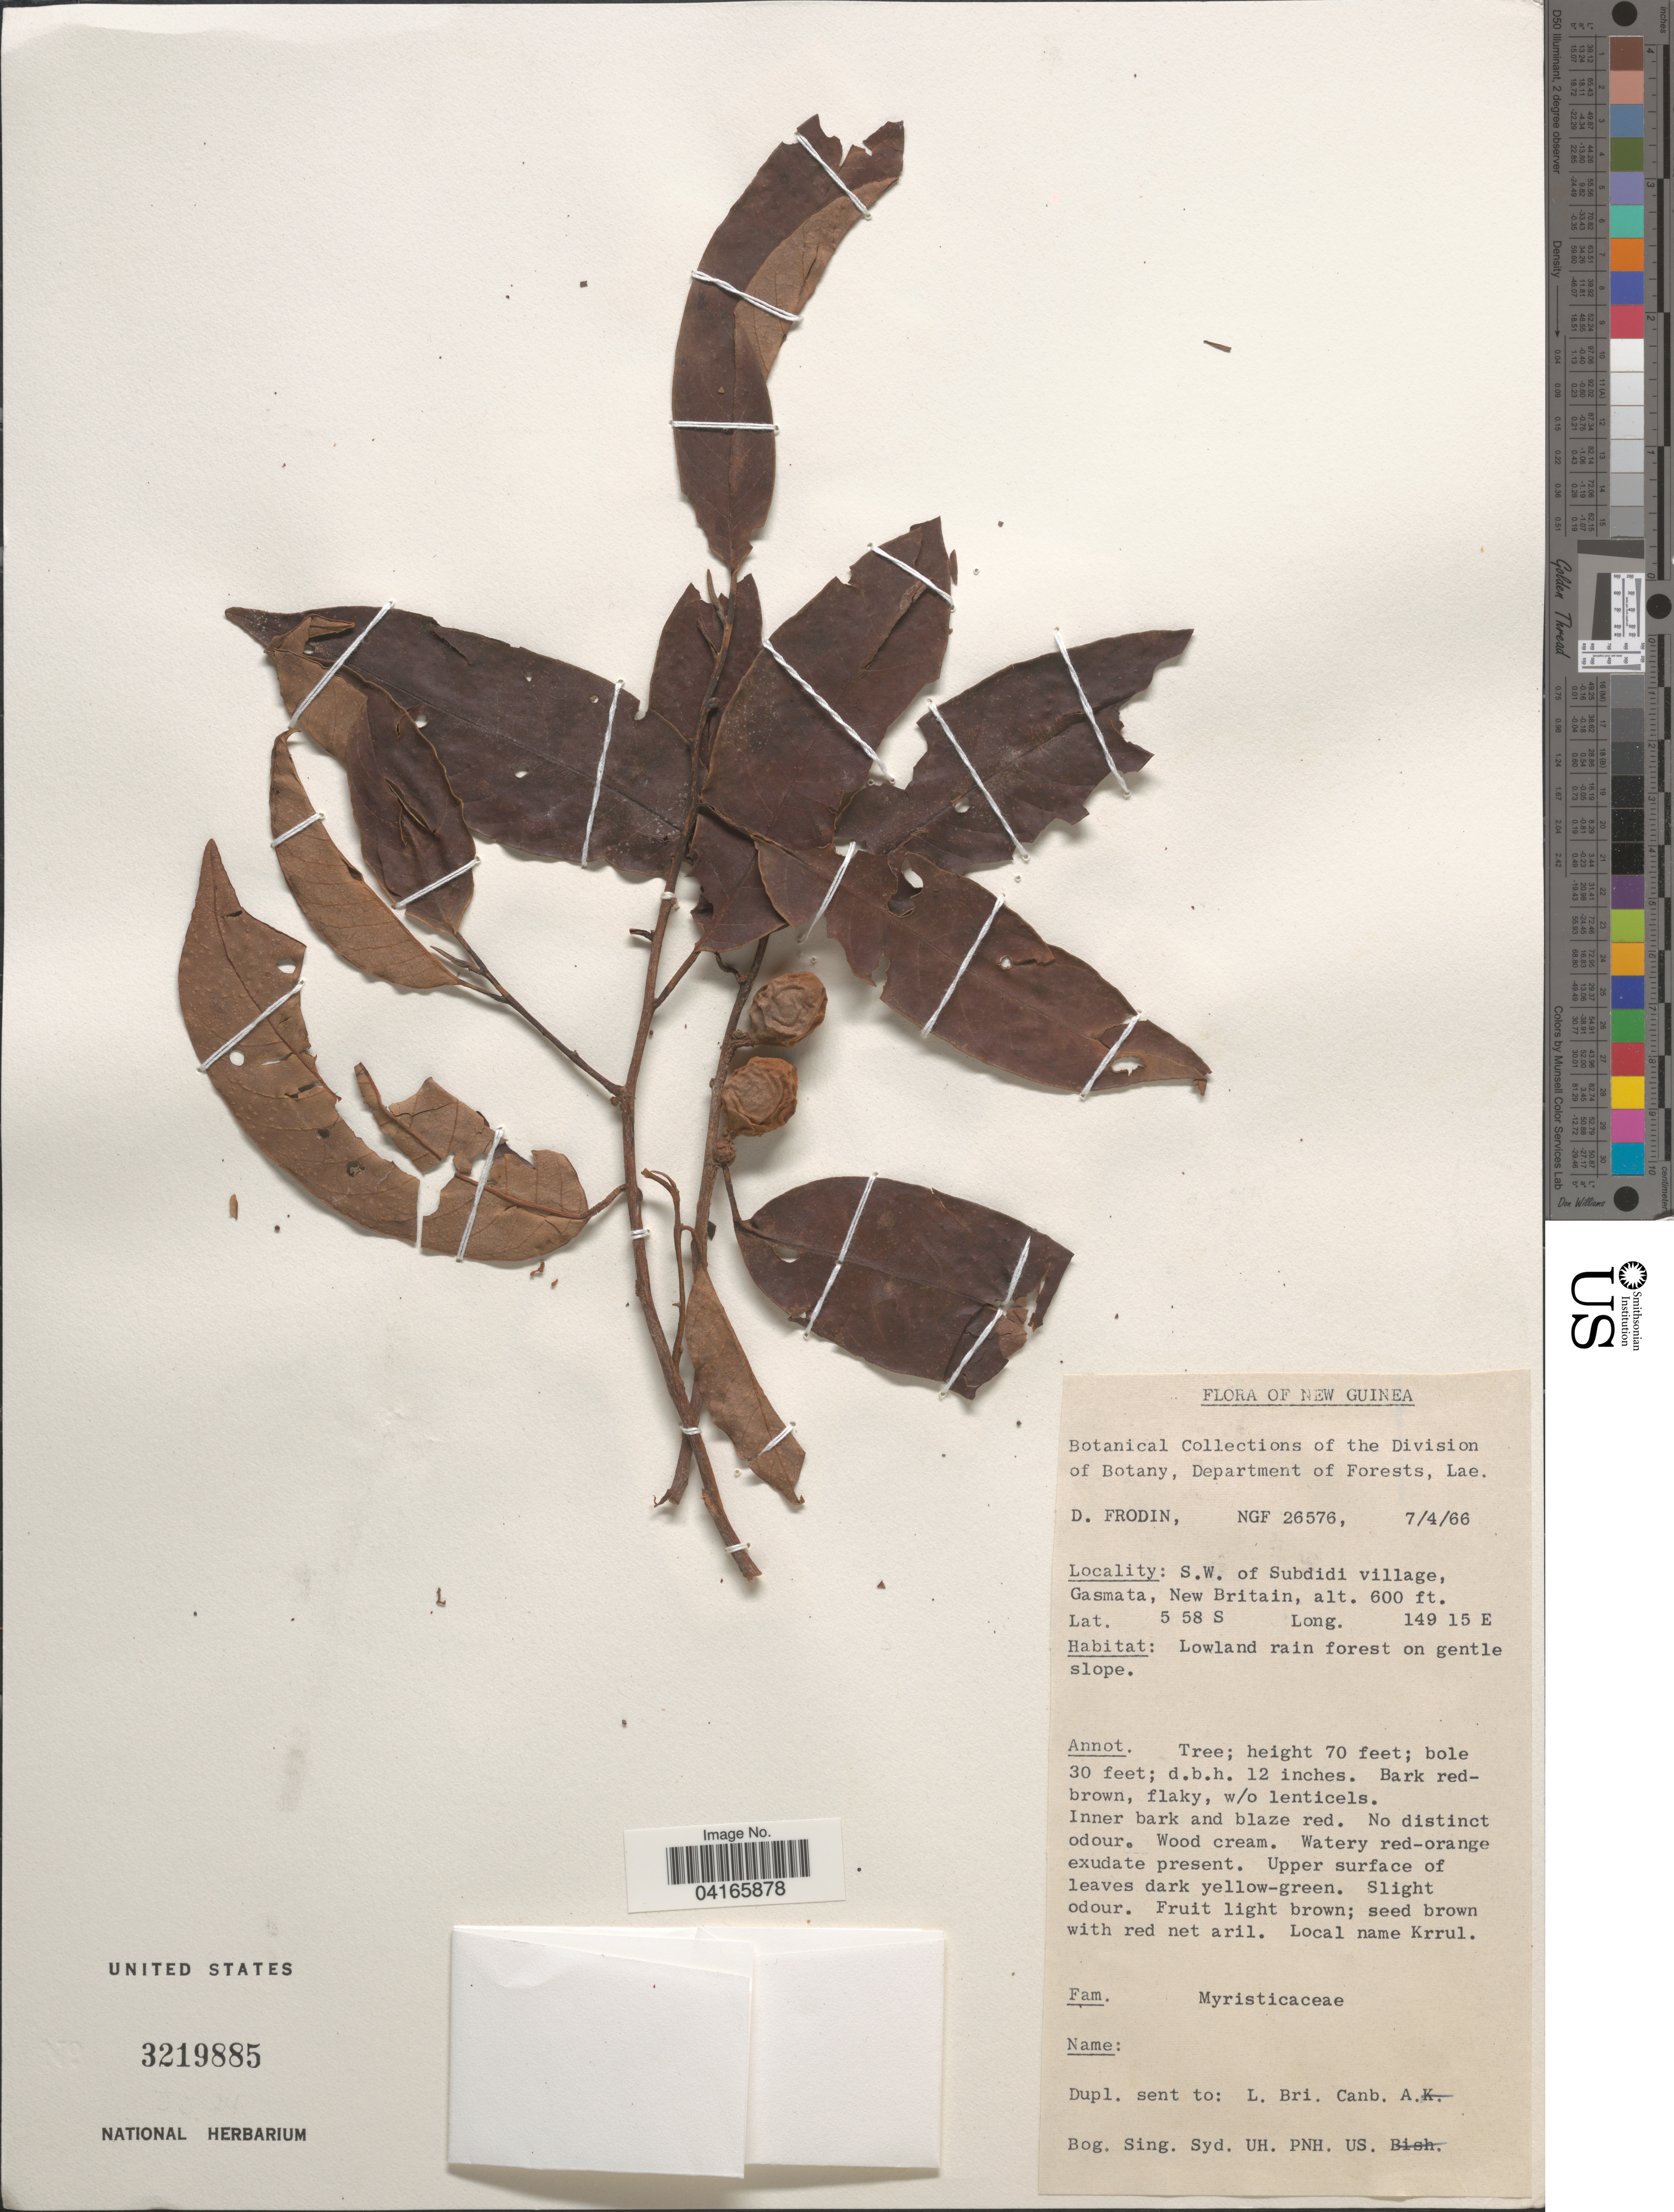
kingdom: Plantae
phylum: Tracheophyta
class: Magnoliopsida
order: Magnoliales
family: Myristicaceae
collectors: D. G. Frodin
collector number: NGF26576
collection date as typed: Transcribed d/m/y: 7/4/66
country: Papua New Guinea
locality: New Guinea. S.W. of Subdidi village, Gasmata, New Britain.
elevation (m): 183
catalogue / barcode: US 3219885